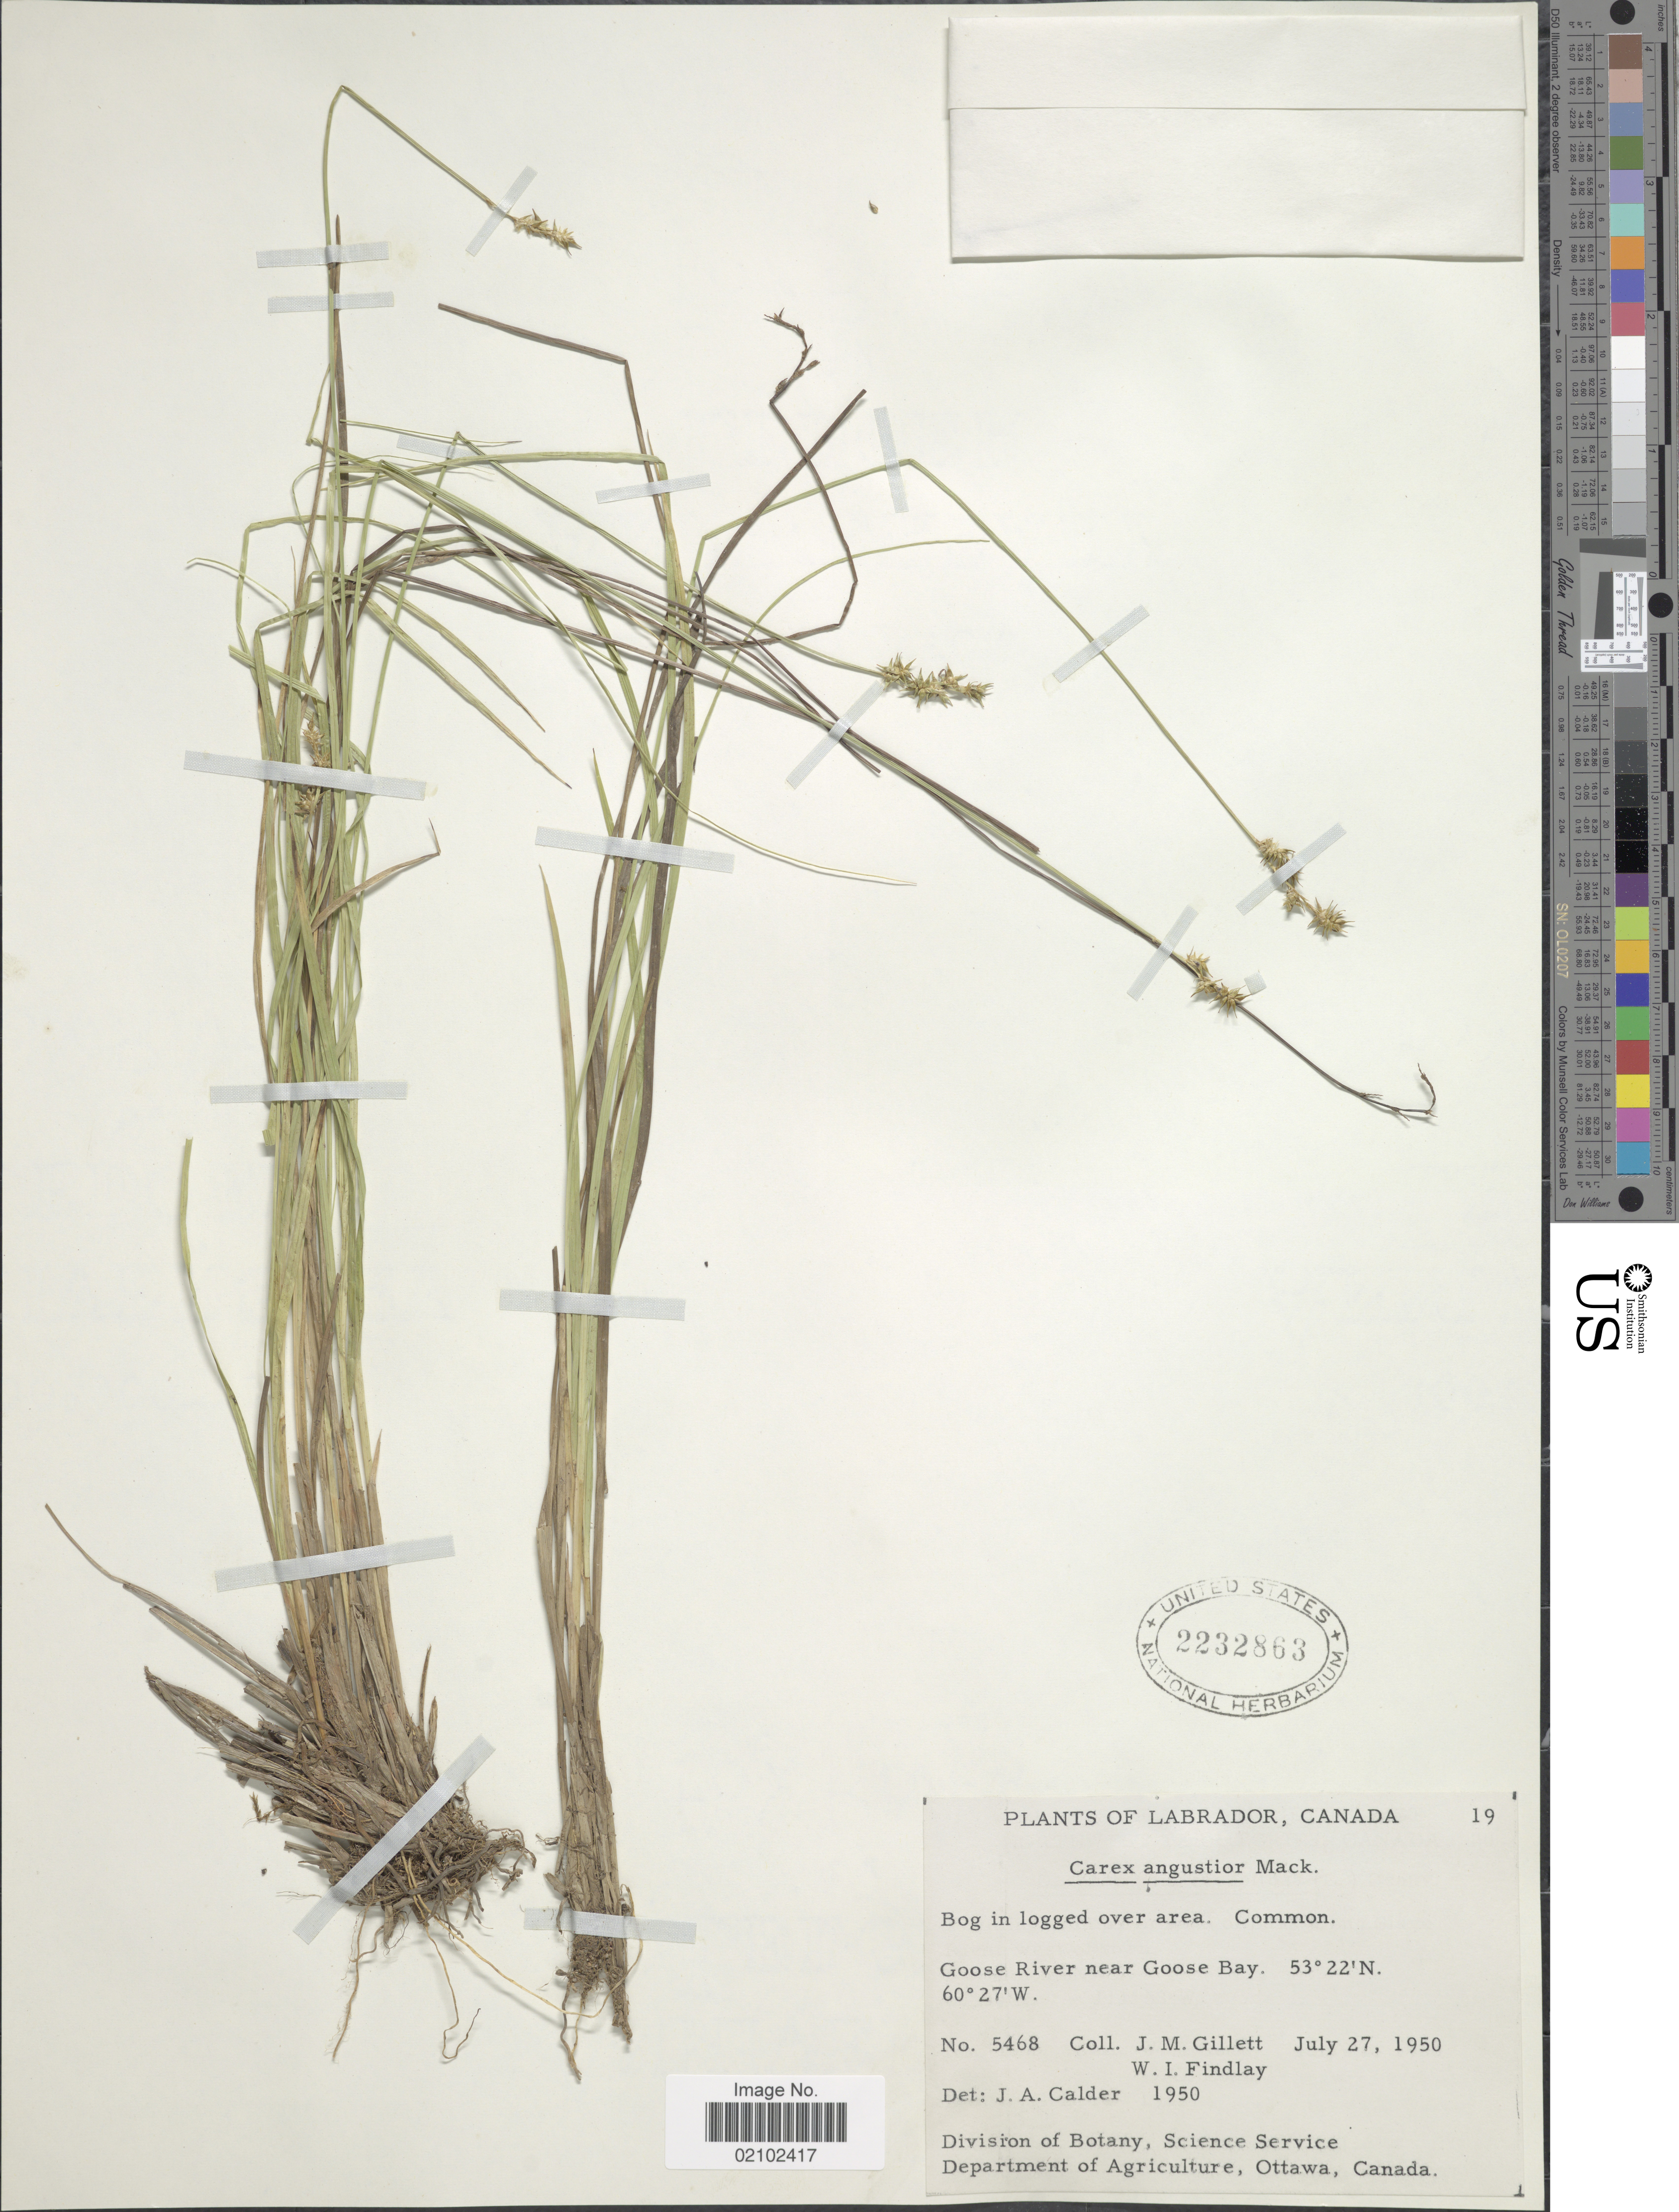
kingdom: Plantae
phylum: Tracheophyta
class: Liliopsida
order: Poales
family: Cyperaceae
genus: Carex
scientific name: Carex echinata subsp. echinata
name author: Murray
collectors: J. M. Gillett & W. Findlay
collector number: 5468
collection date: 1950-07-27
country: Canada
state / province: Newfoundland and Labrador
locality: Labrador, Bog in logged over area. Common, Goose River near Goose Bay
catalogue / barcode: US 2232863